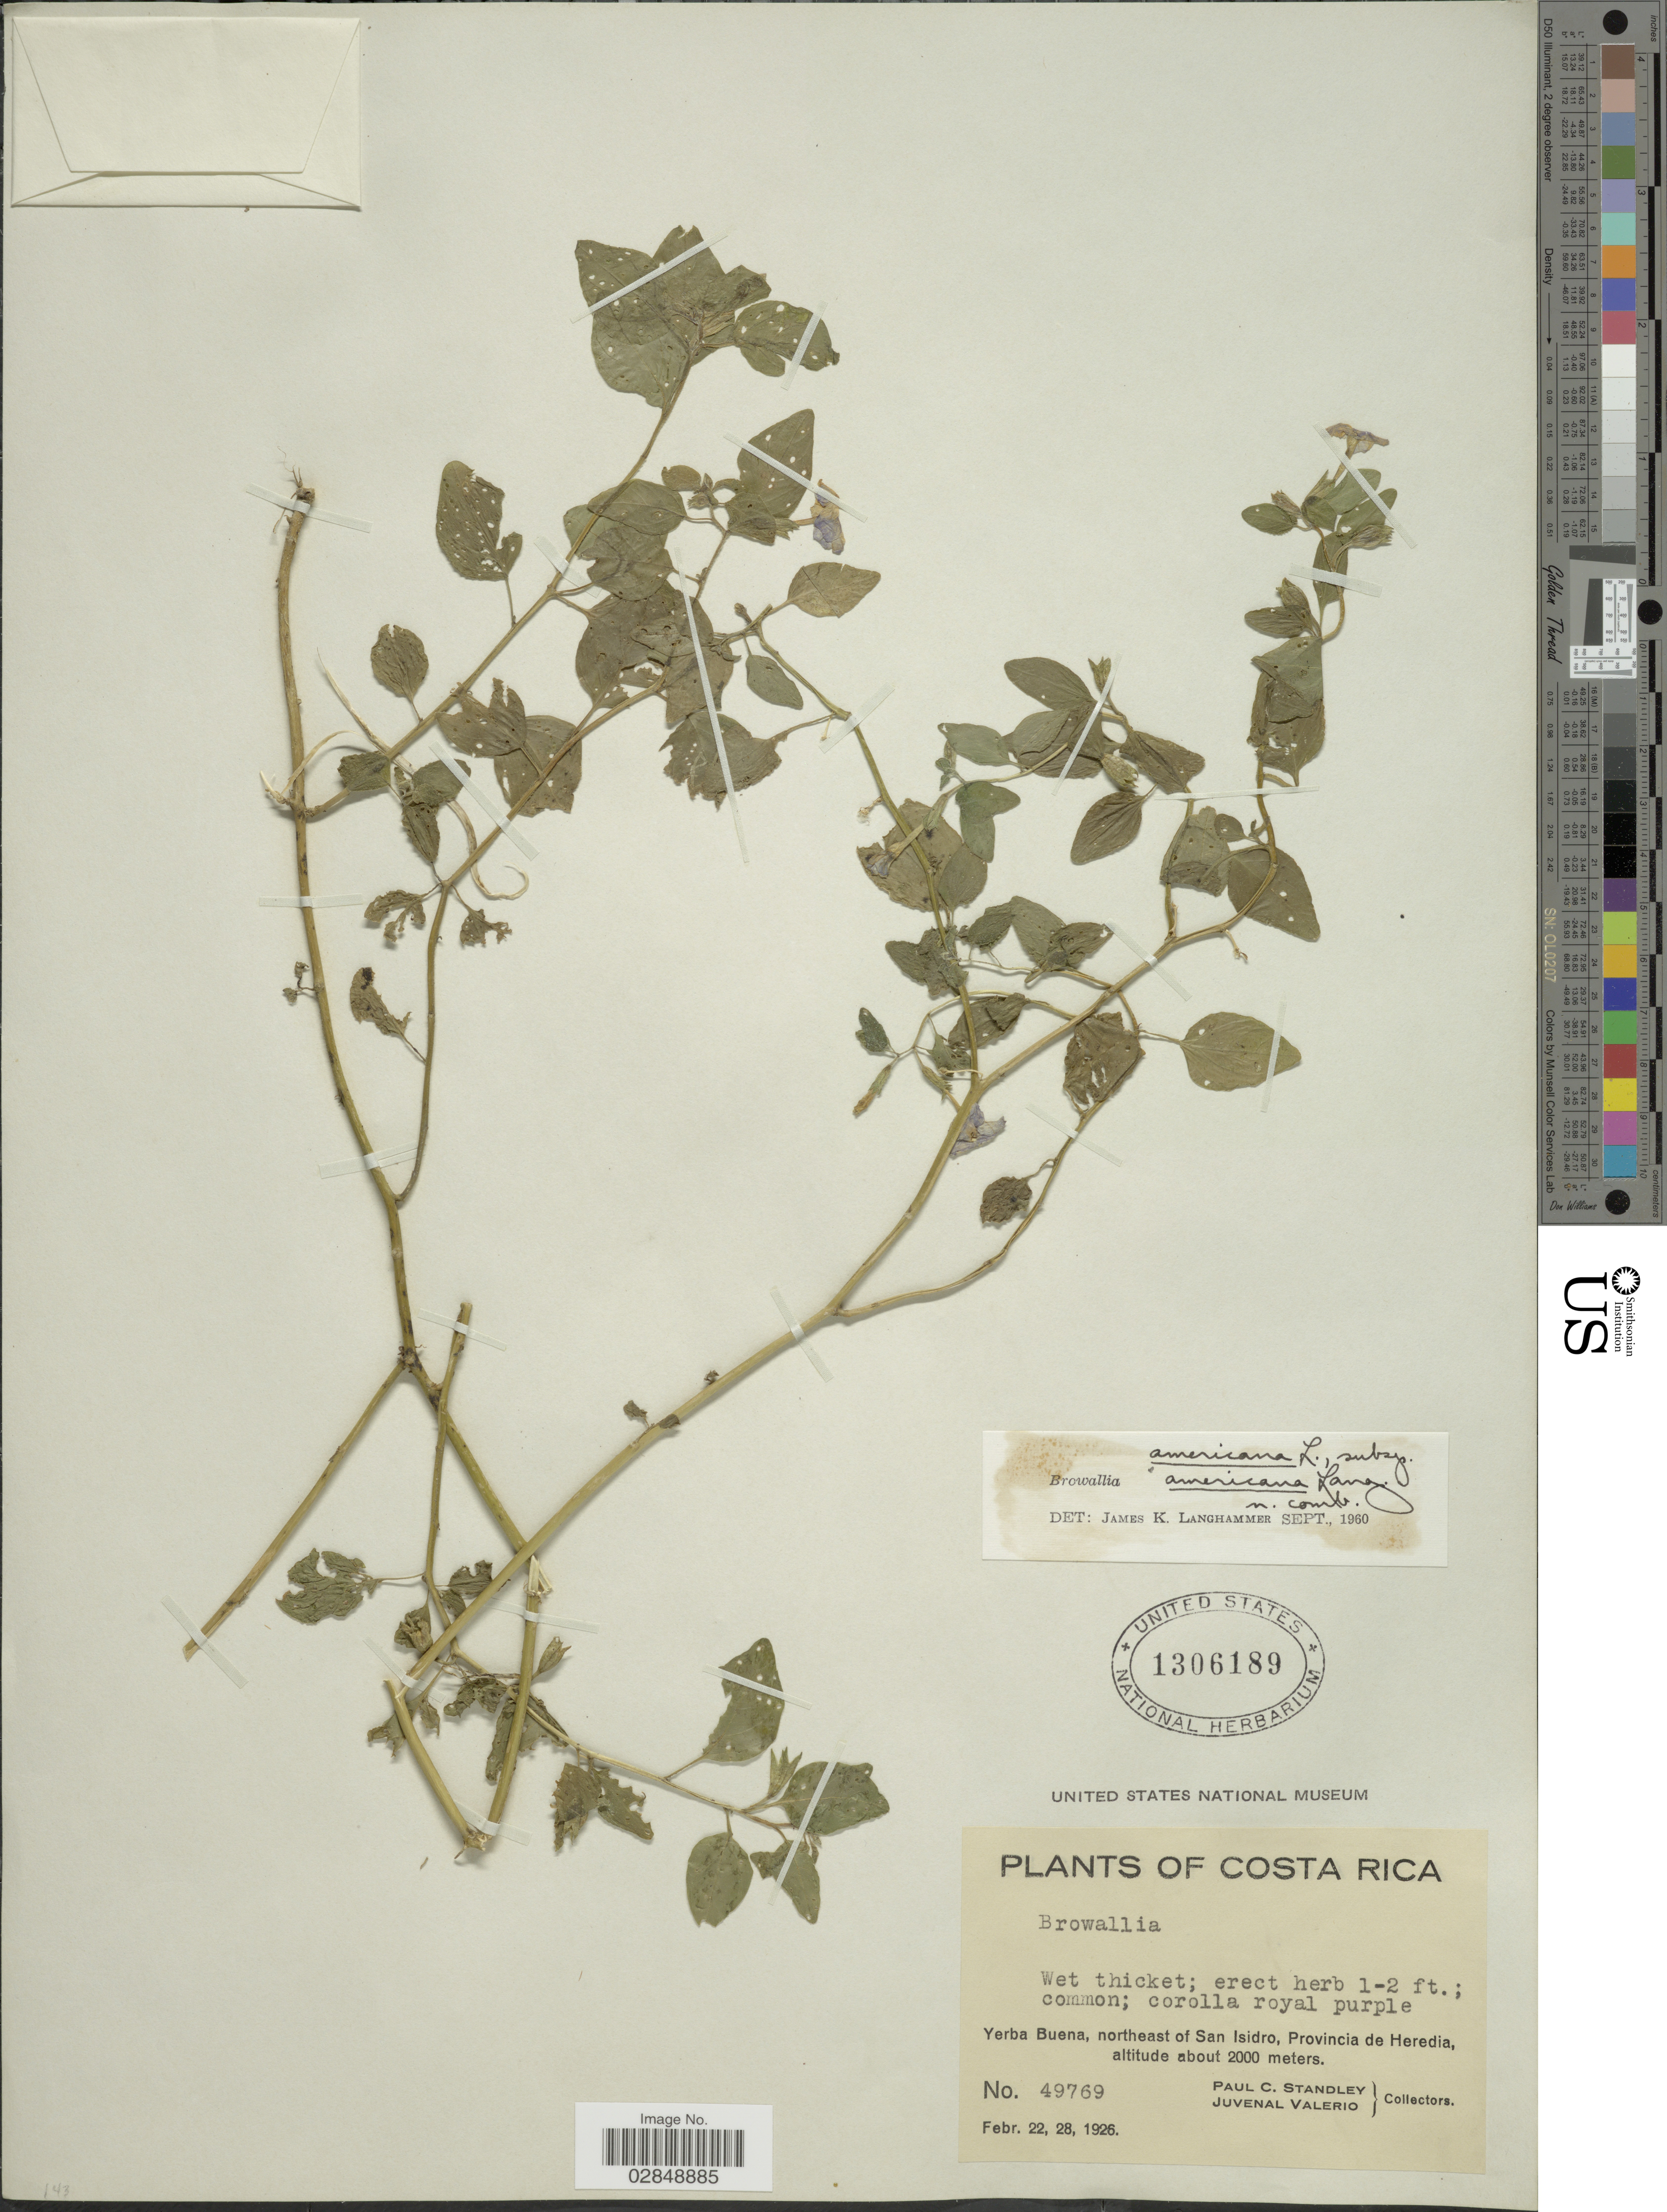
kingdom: Plantae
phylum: Tracheophyta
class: Magnoliopsida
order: Solanales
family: Solanaceae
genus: Browallia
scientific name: Browallia americana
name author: L.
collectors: P. C. Standley & J. Valerio R.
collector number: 49769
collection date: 1926-02-22/1926-02-28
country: Costa Rica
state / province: Heredia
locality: Yerba Buena, northeast of San Isidro.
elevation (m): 2000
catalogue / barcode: US 1306189